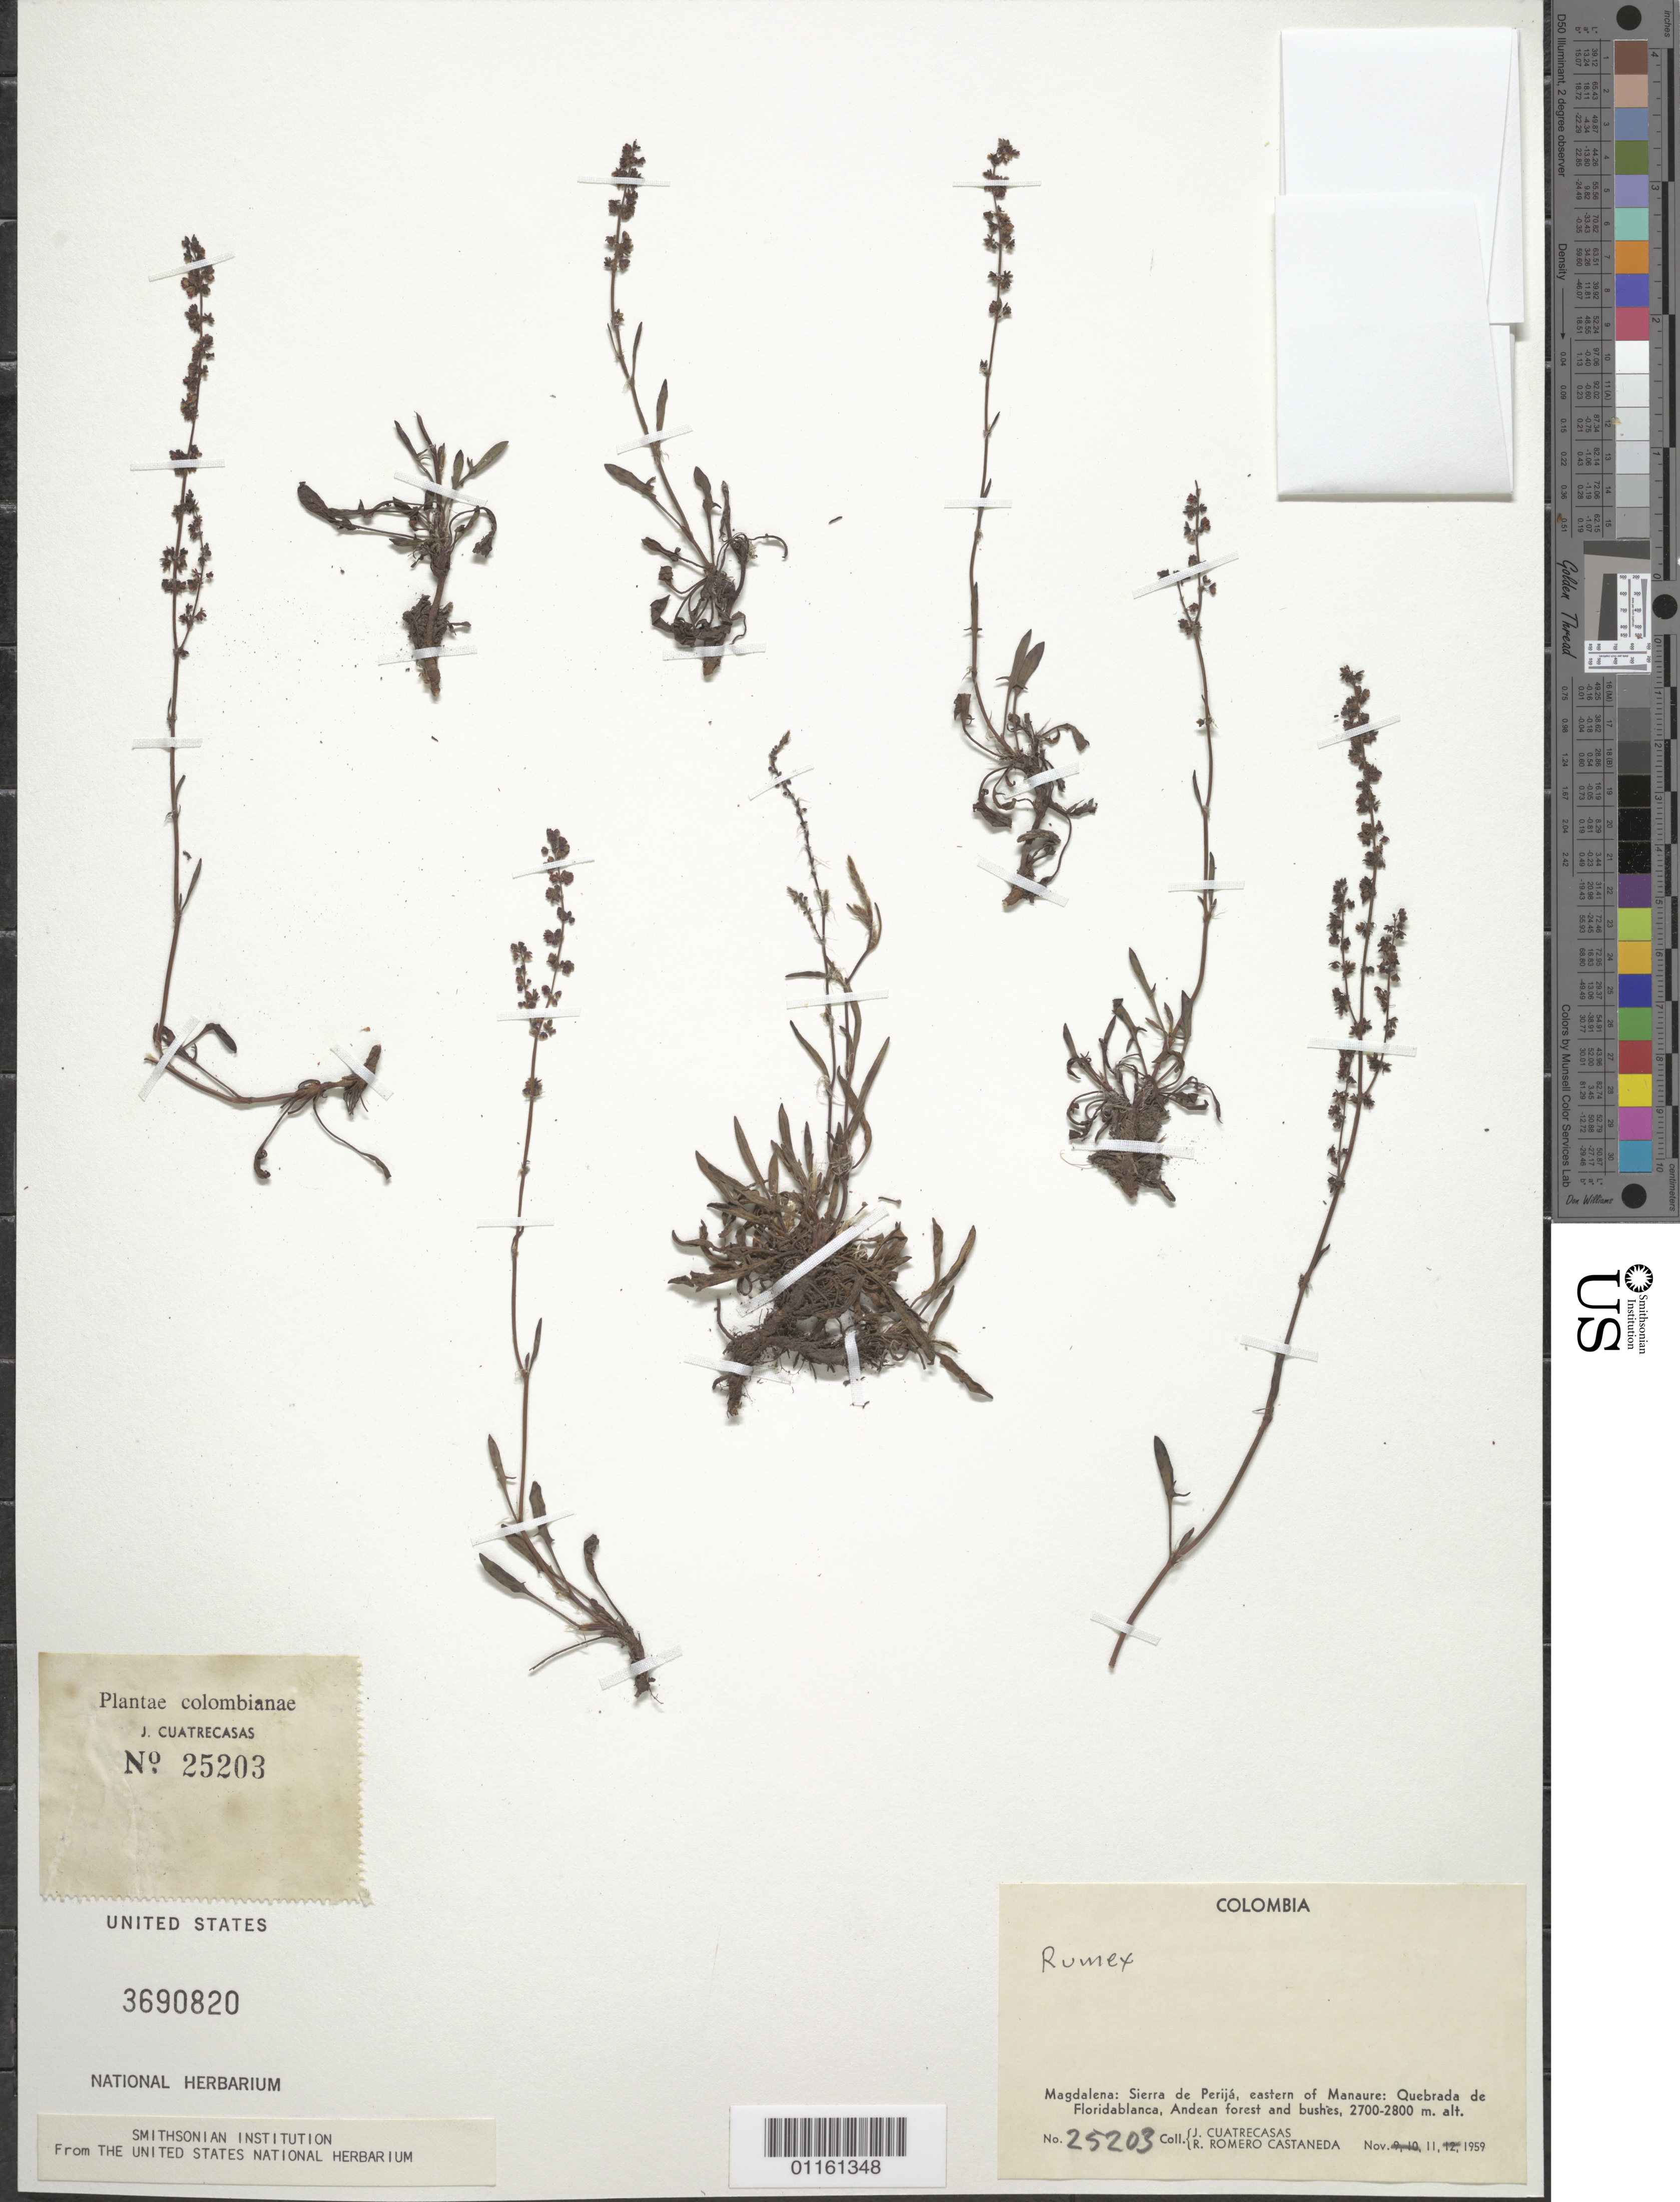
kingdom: Plantae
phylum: Tracheophyta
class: Magnoliopsida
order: Caryophyllales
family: Polygonaceae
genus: Rumex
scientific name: Rumex sp.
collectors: J. Cuatrecasas & R. Romero Castañeda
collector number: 25203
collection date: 1959-11-11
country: Colombia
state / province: Magdalena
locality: Sierra de Perija, eastern of Manaure: Quebrada de Floridablanca, Andean forest and bushes.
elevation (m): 2700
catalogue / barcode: US 3690820